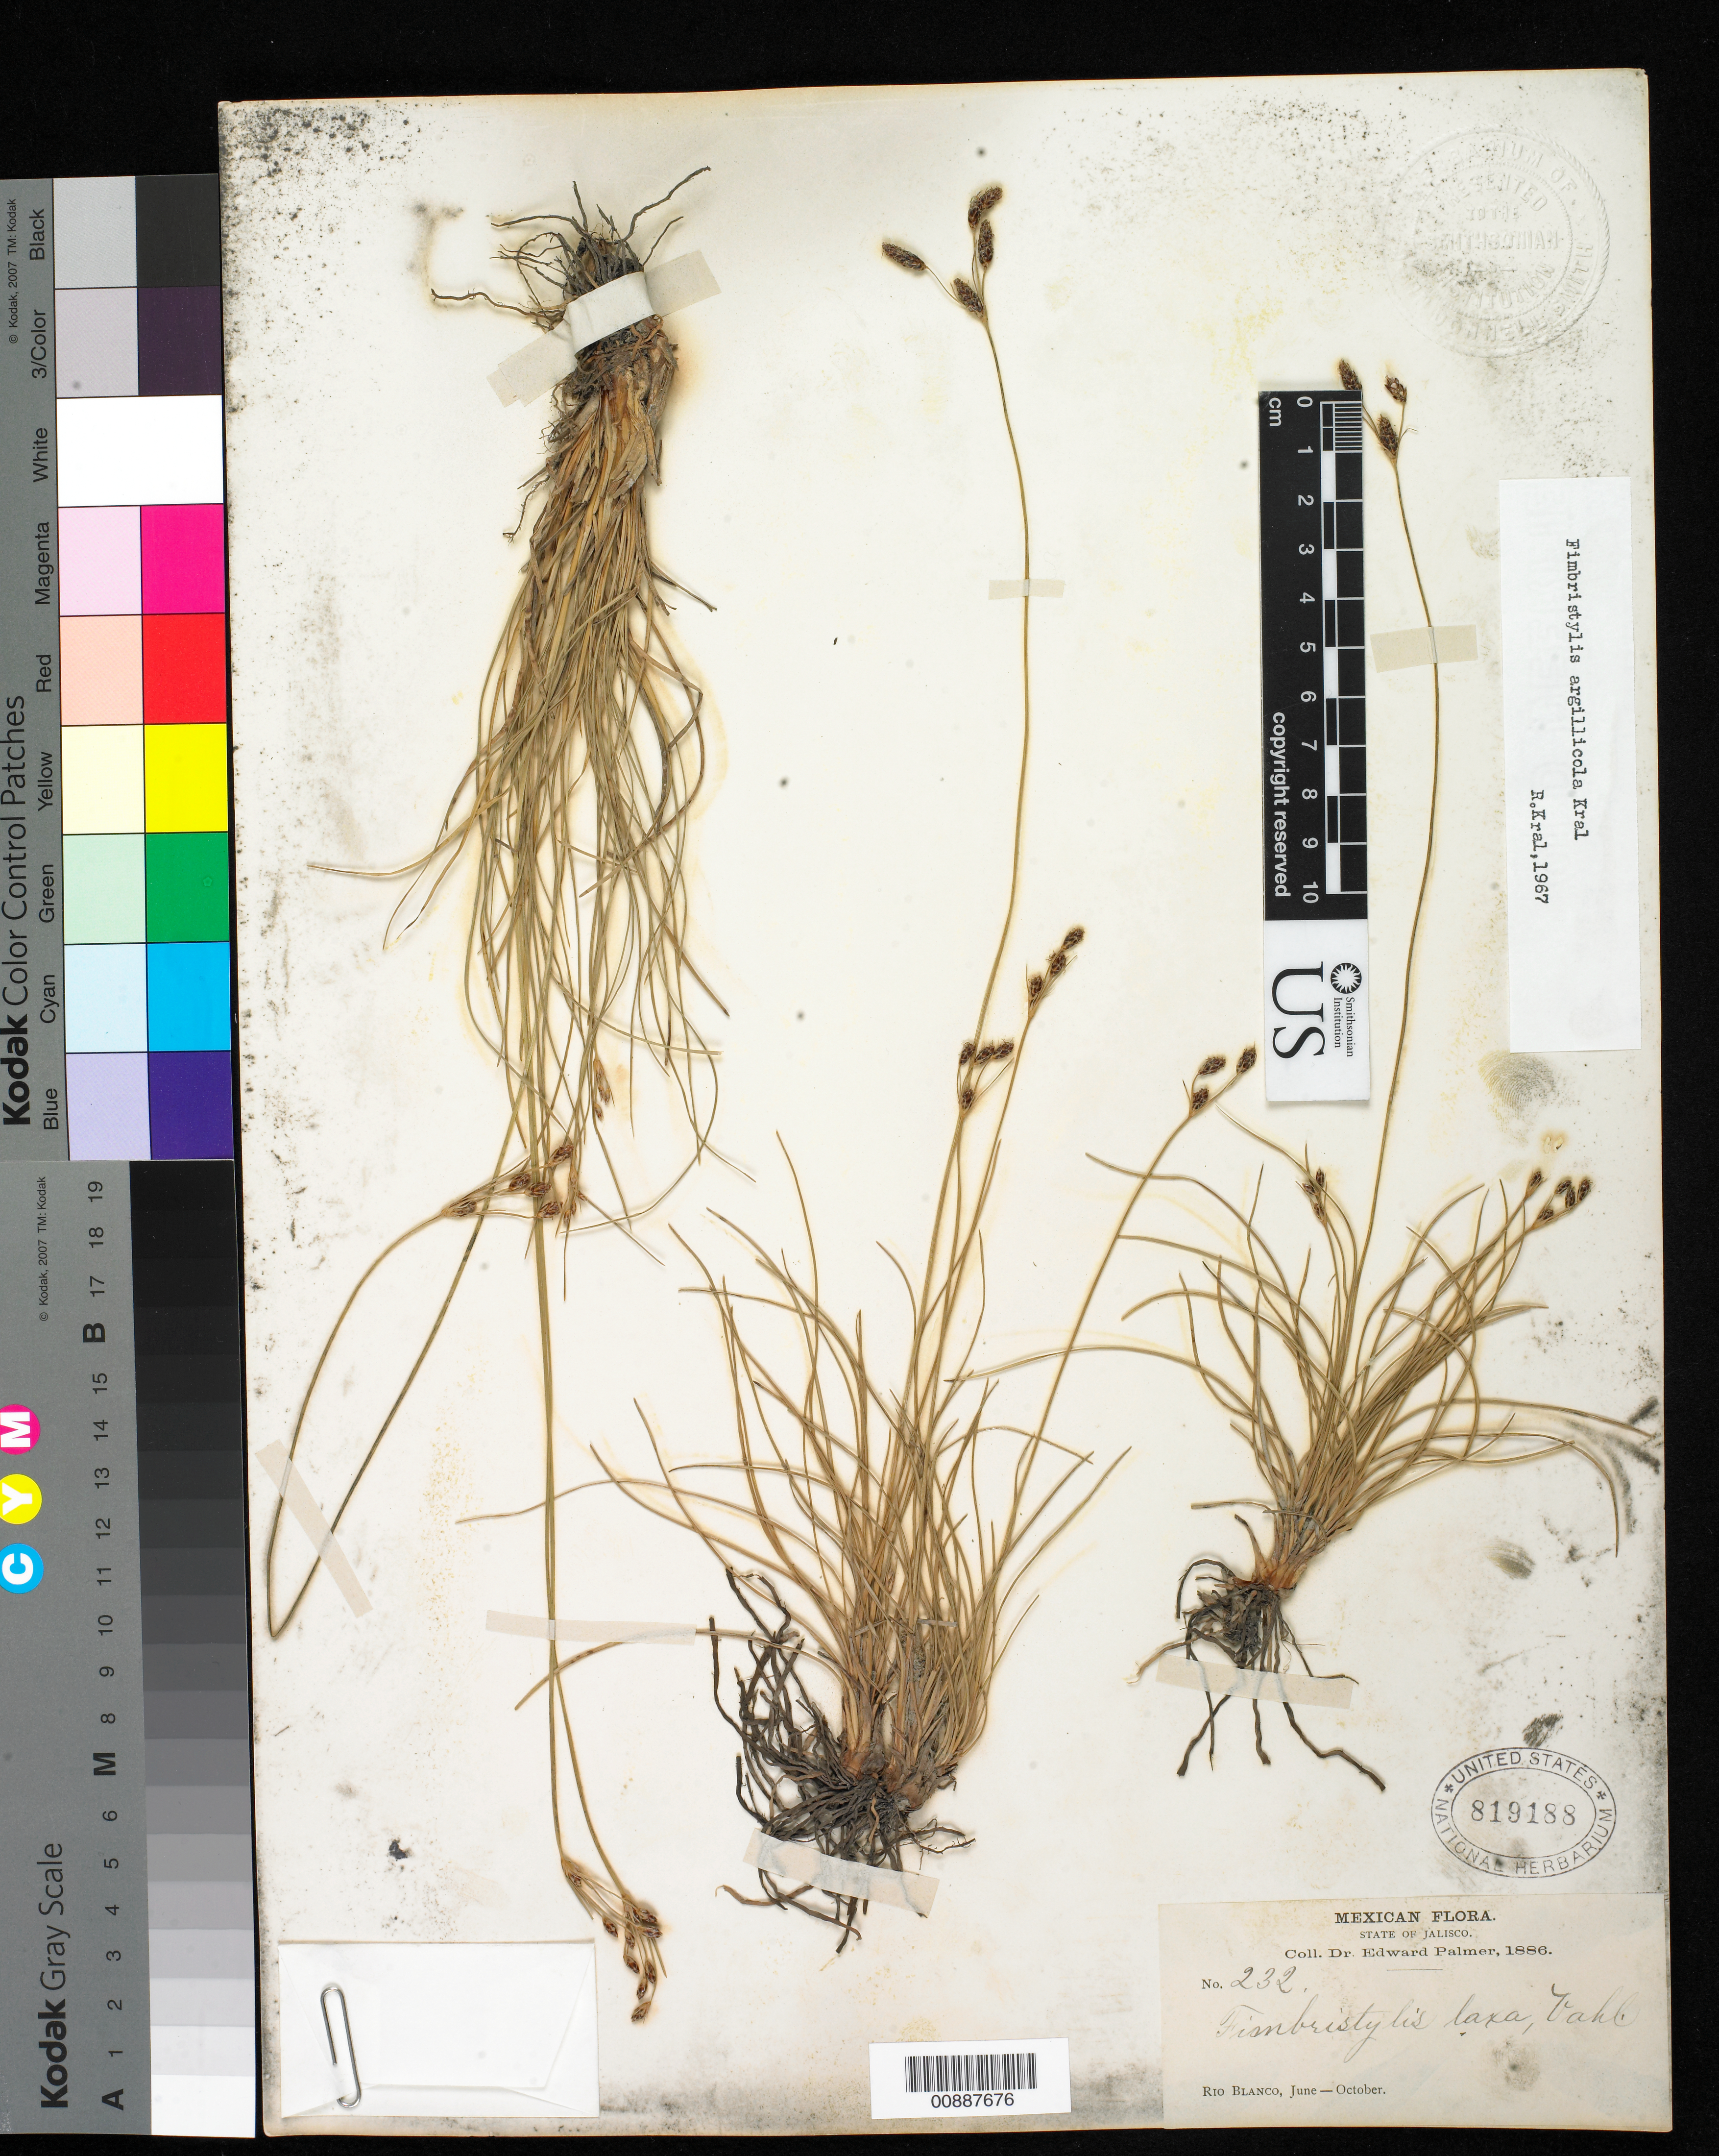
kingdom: Plantae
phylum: Tracheophyta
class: Liliopsida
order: Poales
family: Cyperaceae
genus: Fimbristylis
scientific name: Fimbristylis argillicola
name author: Kral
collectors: E. Palmer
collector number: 232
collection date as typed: Jun 1886 to -- Oct 1886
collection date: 1886-06/1886-10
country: Mexico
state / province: Jalisco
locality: Rio Blanco, Jalisco.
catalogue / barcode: US 819188